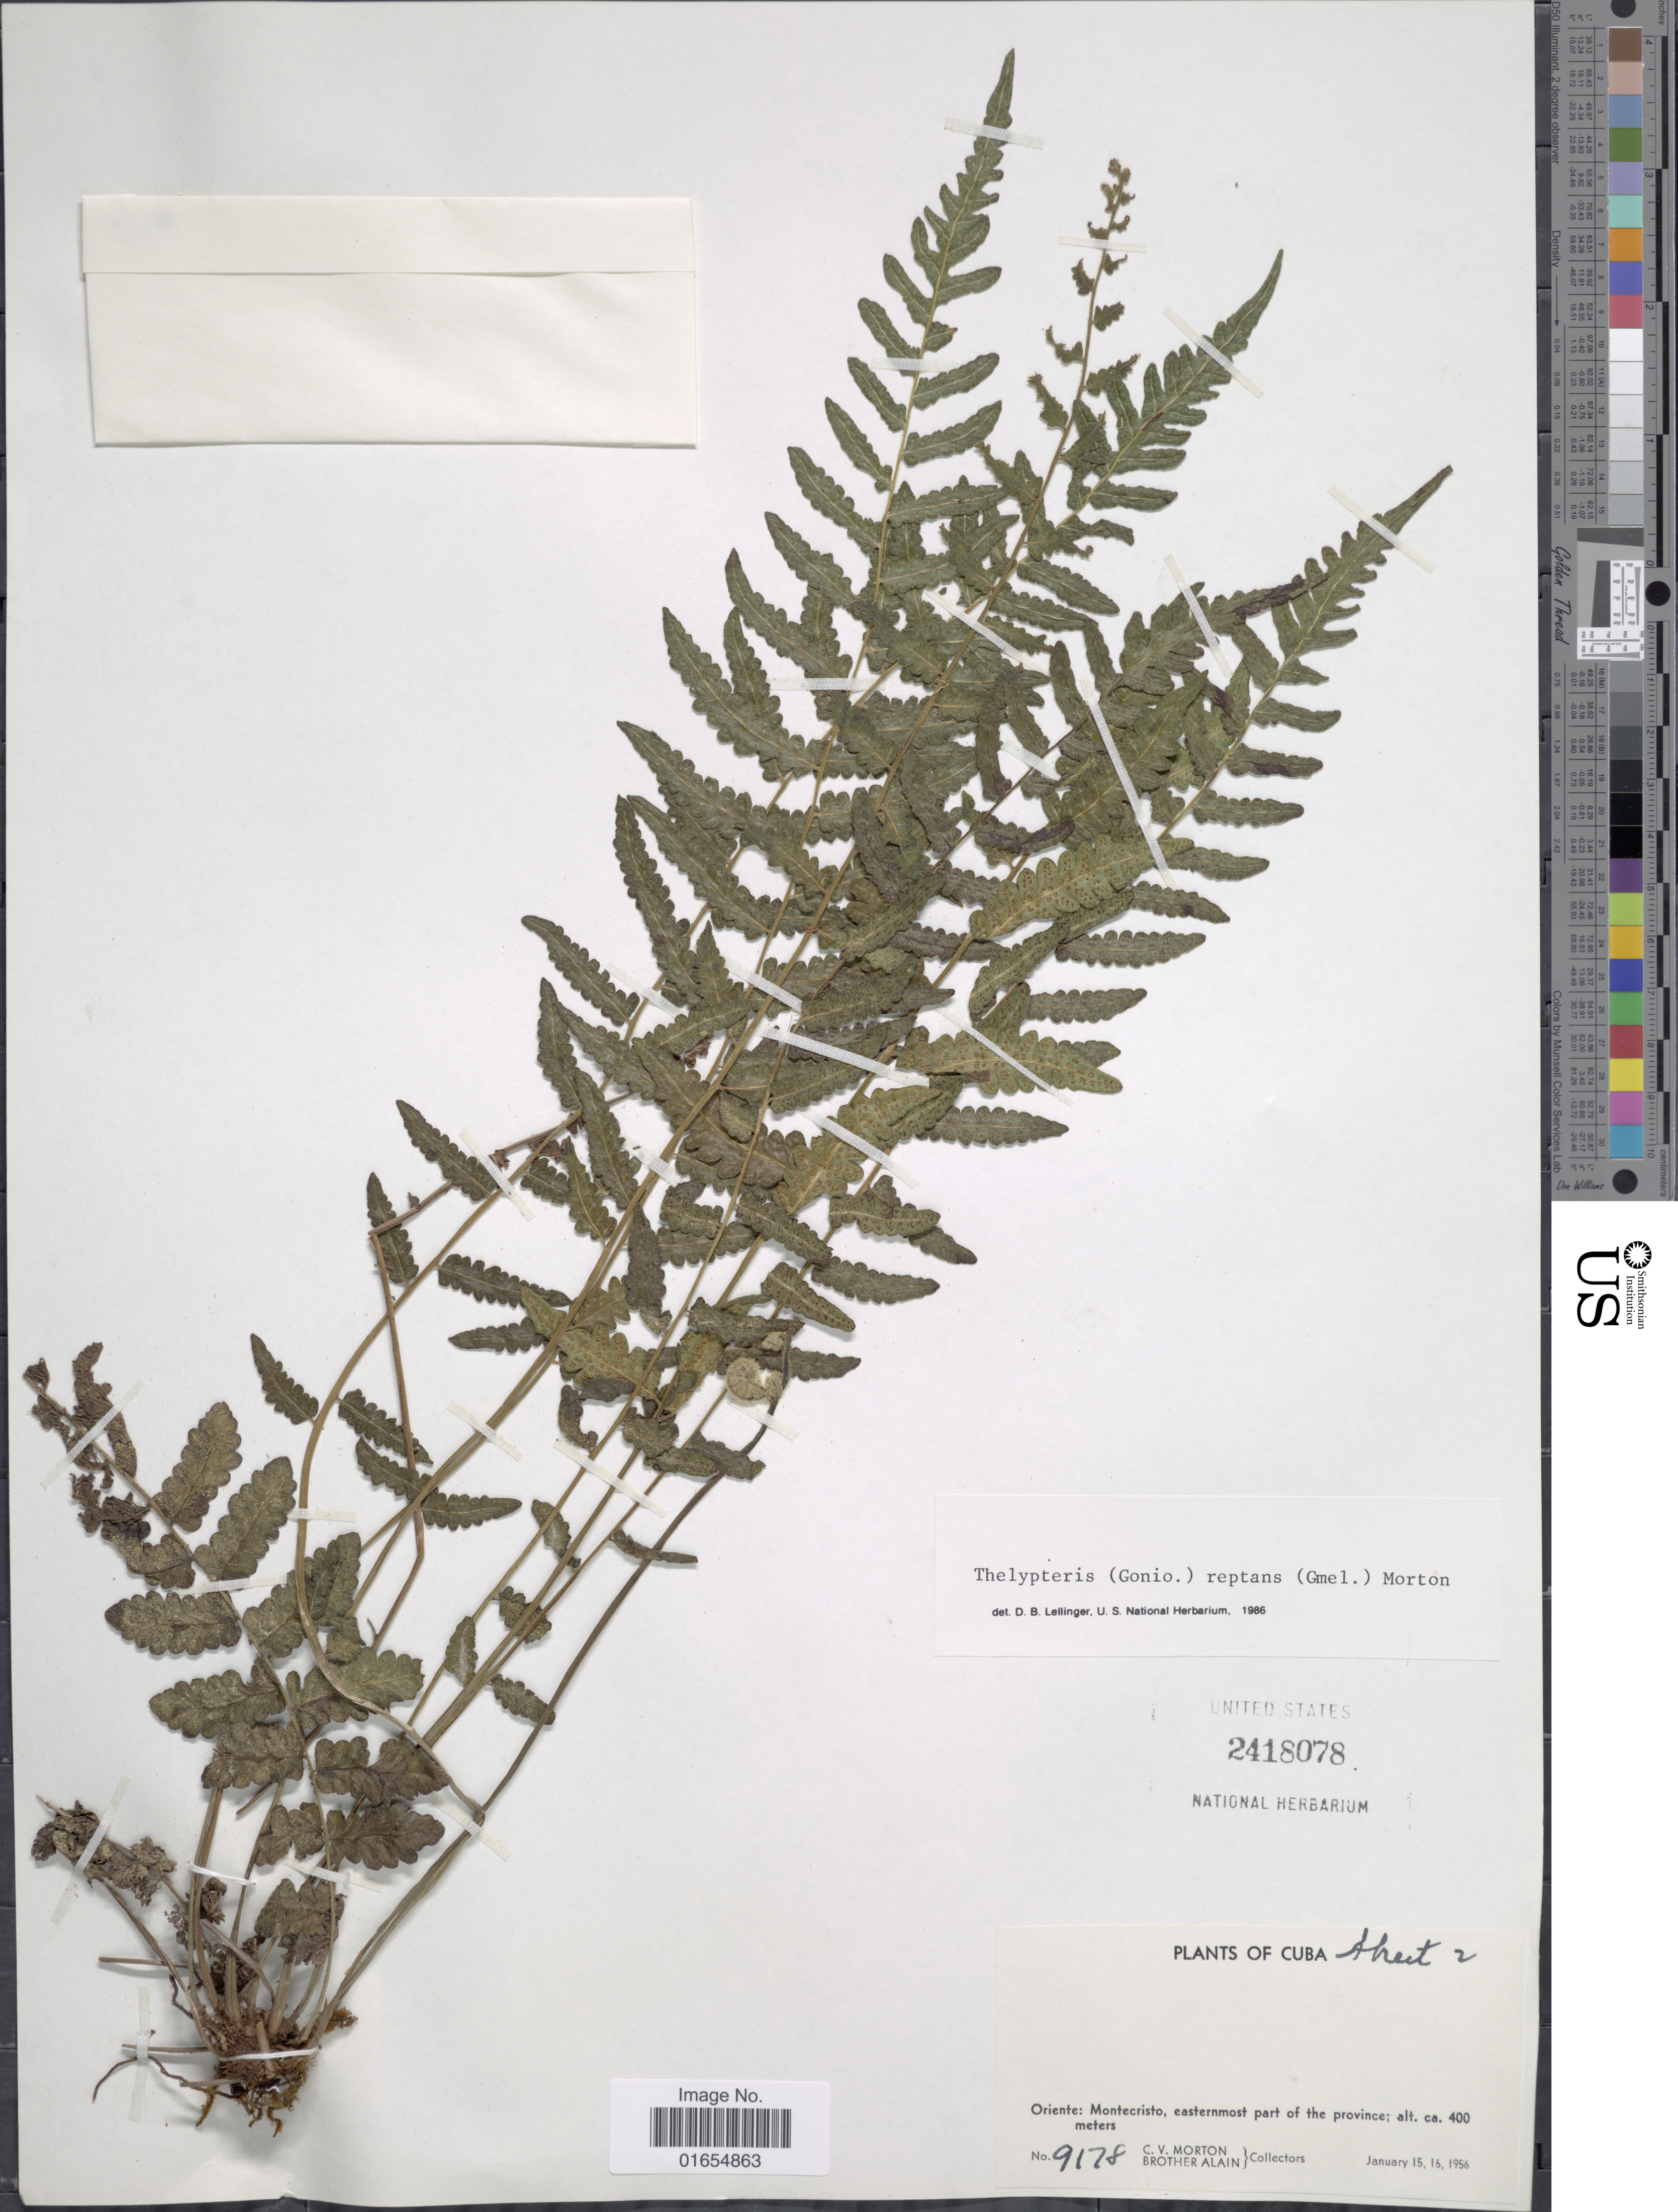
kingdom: Plantae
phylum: Tracheophyta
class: Polypodiopsida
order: Polypodiales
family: Thelypteridaceae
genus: Goniopteris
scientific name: Goniopteris reptans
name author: (J.F. Gmel.) C. Presl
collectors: C. V. Morton & Bro. Alain - DO NOT USE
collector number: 9178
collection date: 1956-01-15/1956-01-16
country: Cuba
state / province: Oriente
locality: Montecristo, easternmost part of the province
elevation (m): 400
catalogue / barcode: US 2418078